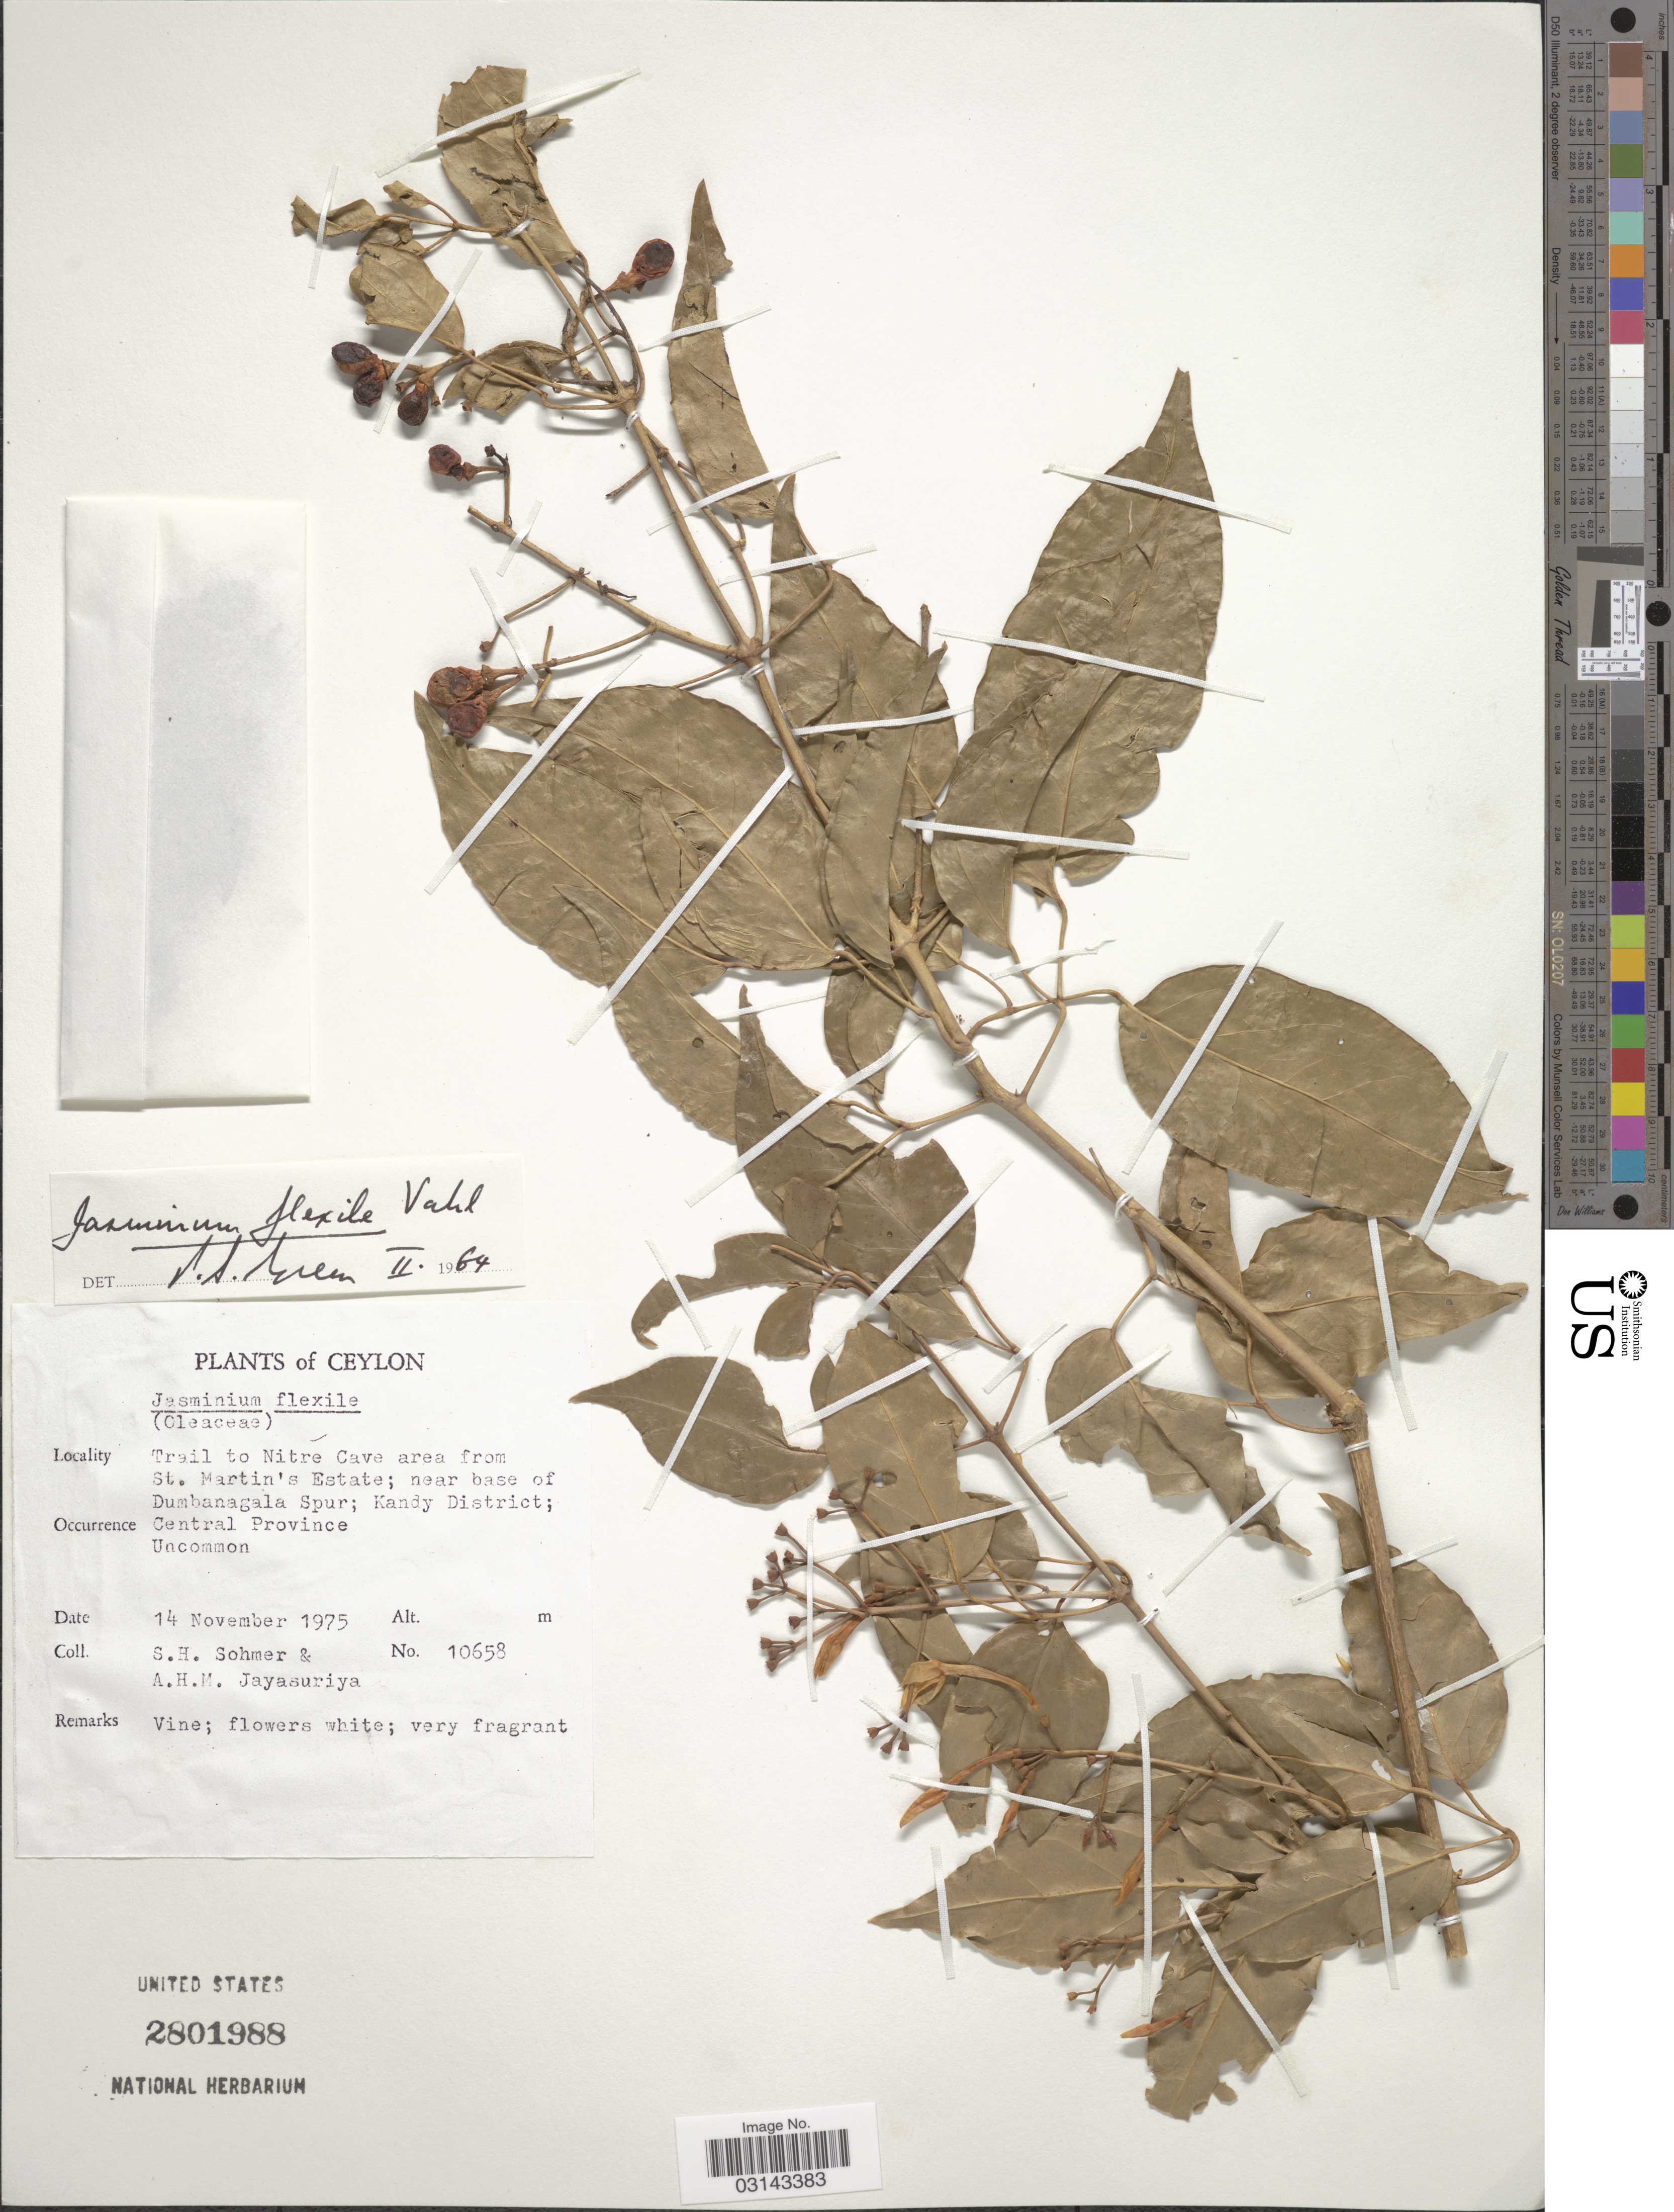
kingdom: Plantae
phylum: Tracheophyta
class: Magnoliopsida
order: Lamiales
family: Oleaceae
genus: Jasminum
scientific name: Jasminum flexile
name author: Vahl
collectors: S. H. Sohmer & A. H. Jayasuriya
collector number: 10658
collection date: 1975-11-14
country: Sri Lanka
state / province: Central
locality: Ceylon. Trail to Nitre Cave area from St. Martin's Estate; near base of Dumbanagala Spur; Kandy District.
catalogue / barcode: US 2801988